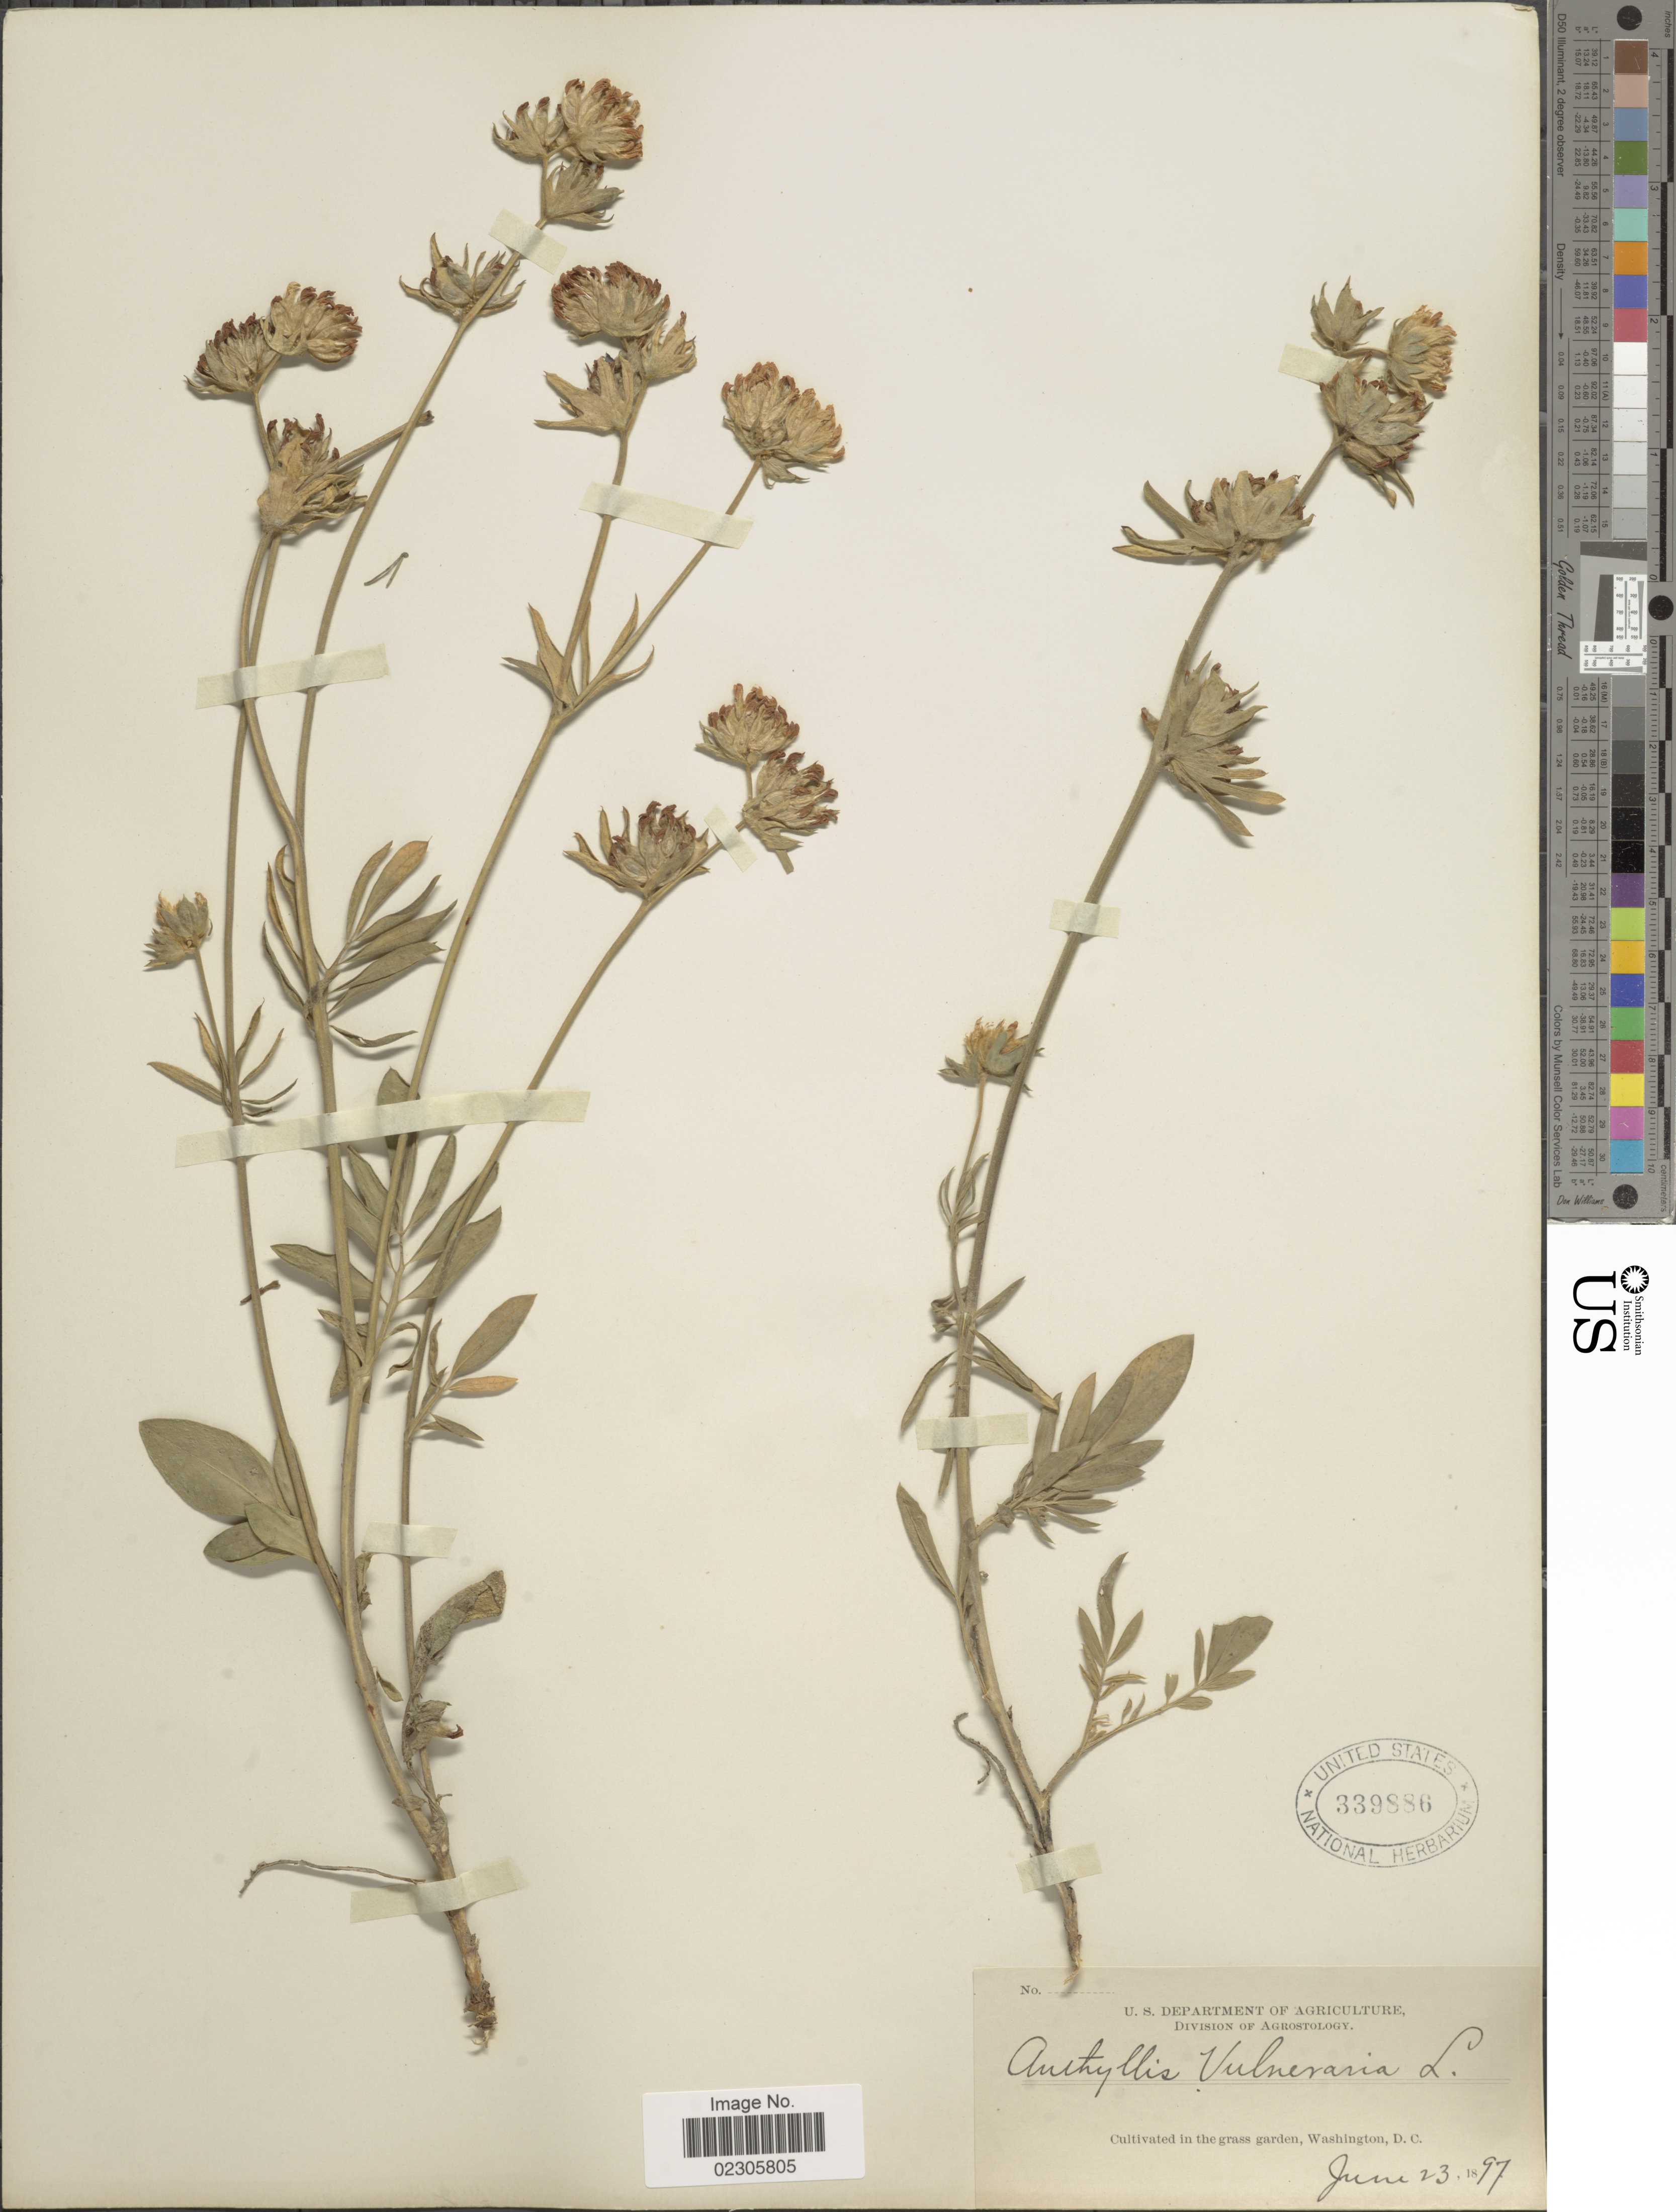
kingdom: Plantae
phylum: Tracheophyta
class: Magnoliopsida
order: Fabales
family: Fabaceae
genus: Anthyllis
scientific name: Anthyllis vulneraria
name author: L.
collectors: U.S. Department of Agriculture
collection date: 1897-06-23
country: United States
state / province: District of Columbia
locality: Washington D.C.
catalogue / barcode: US 339886